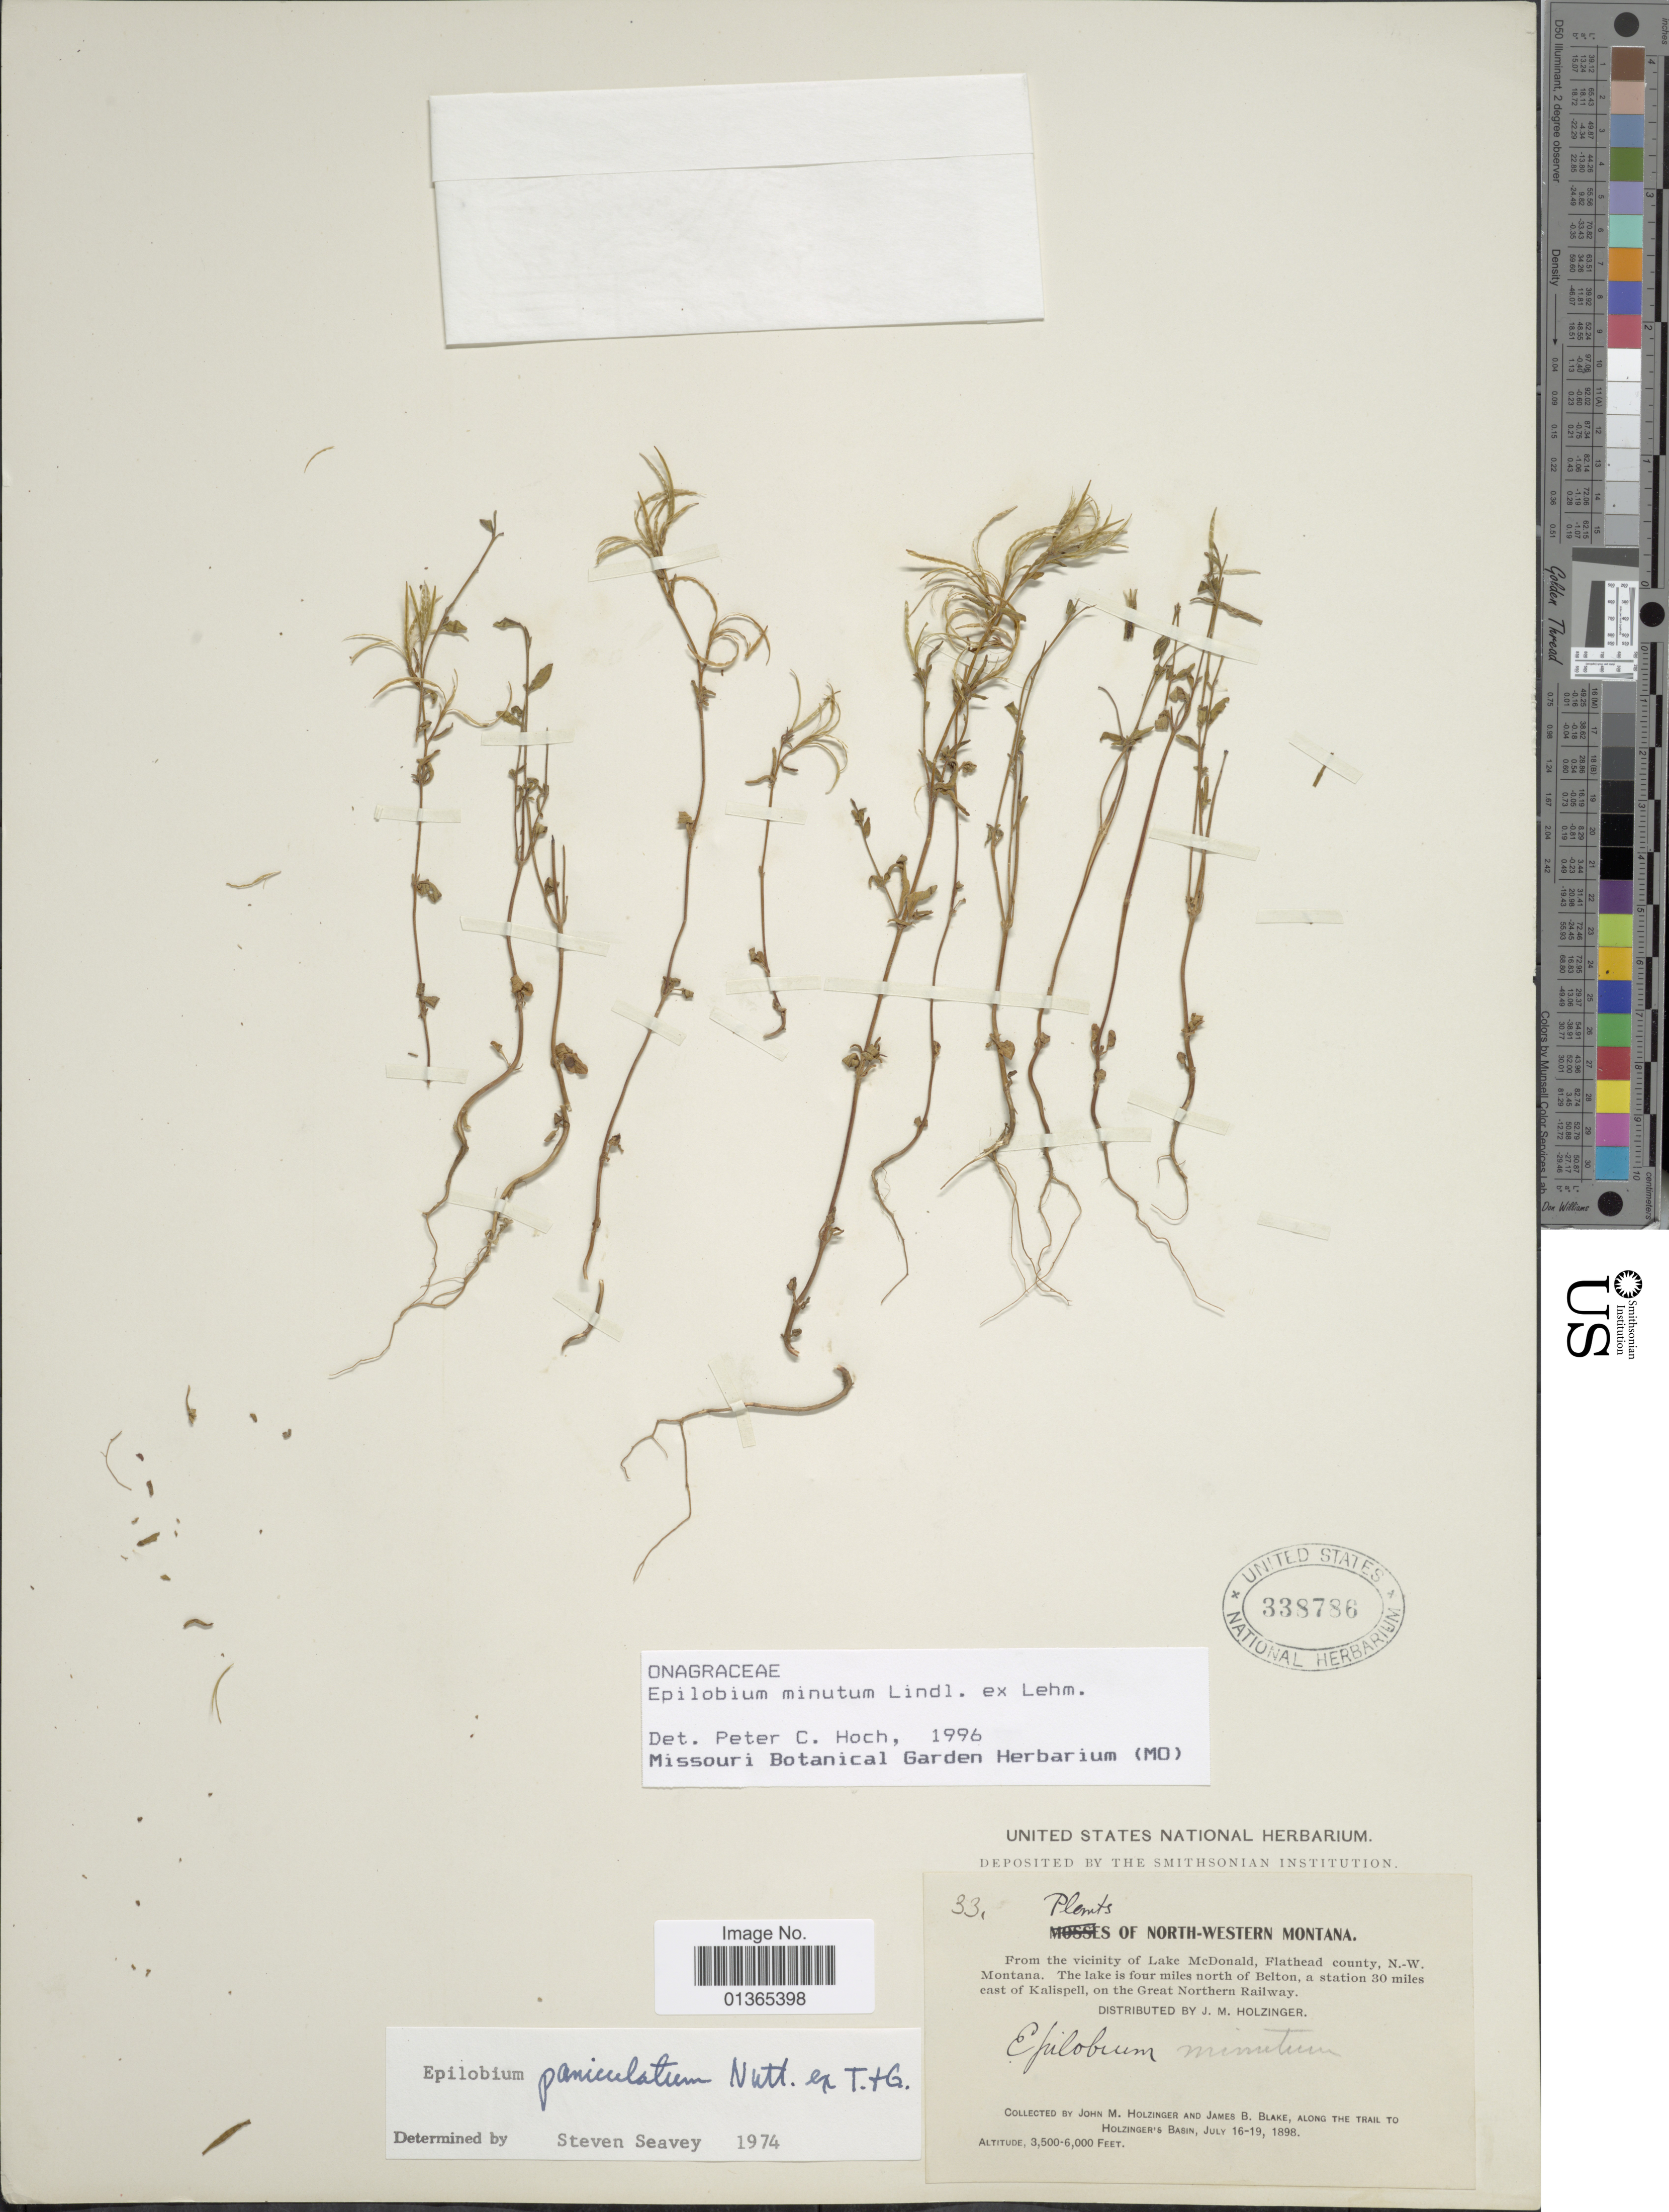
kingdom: Plantae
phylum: Tracheophyta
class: Magnoliopsida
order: Myrtales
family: Onagraceae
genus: Epilobium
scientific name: Epilobium minutum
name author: Lindl. ex Lehm.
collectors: J. M. Holzinger & J. B. Blake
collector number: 33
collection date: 1898-07-16/1898-07-19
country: United States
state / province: Montana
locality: North-Western Montana. From the vicinity of Lake McDonald, Flathead county. The lake is four miles north of Belton, a station 30 miles east of Kalispell, on the Great Northern Railway.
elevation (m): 1067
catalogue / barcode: US 338786